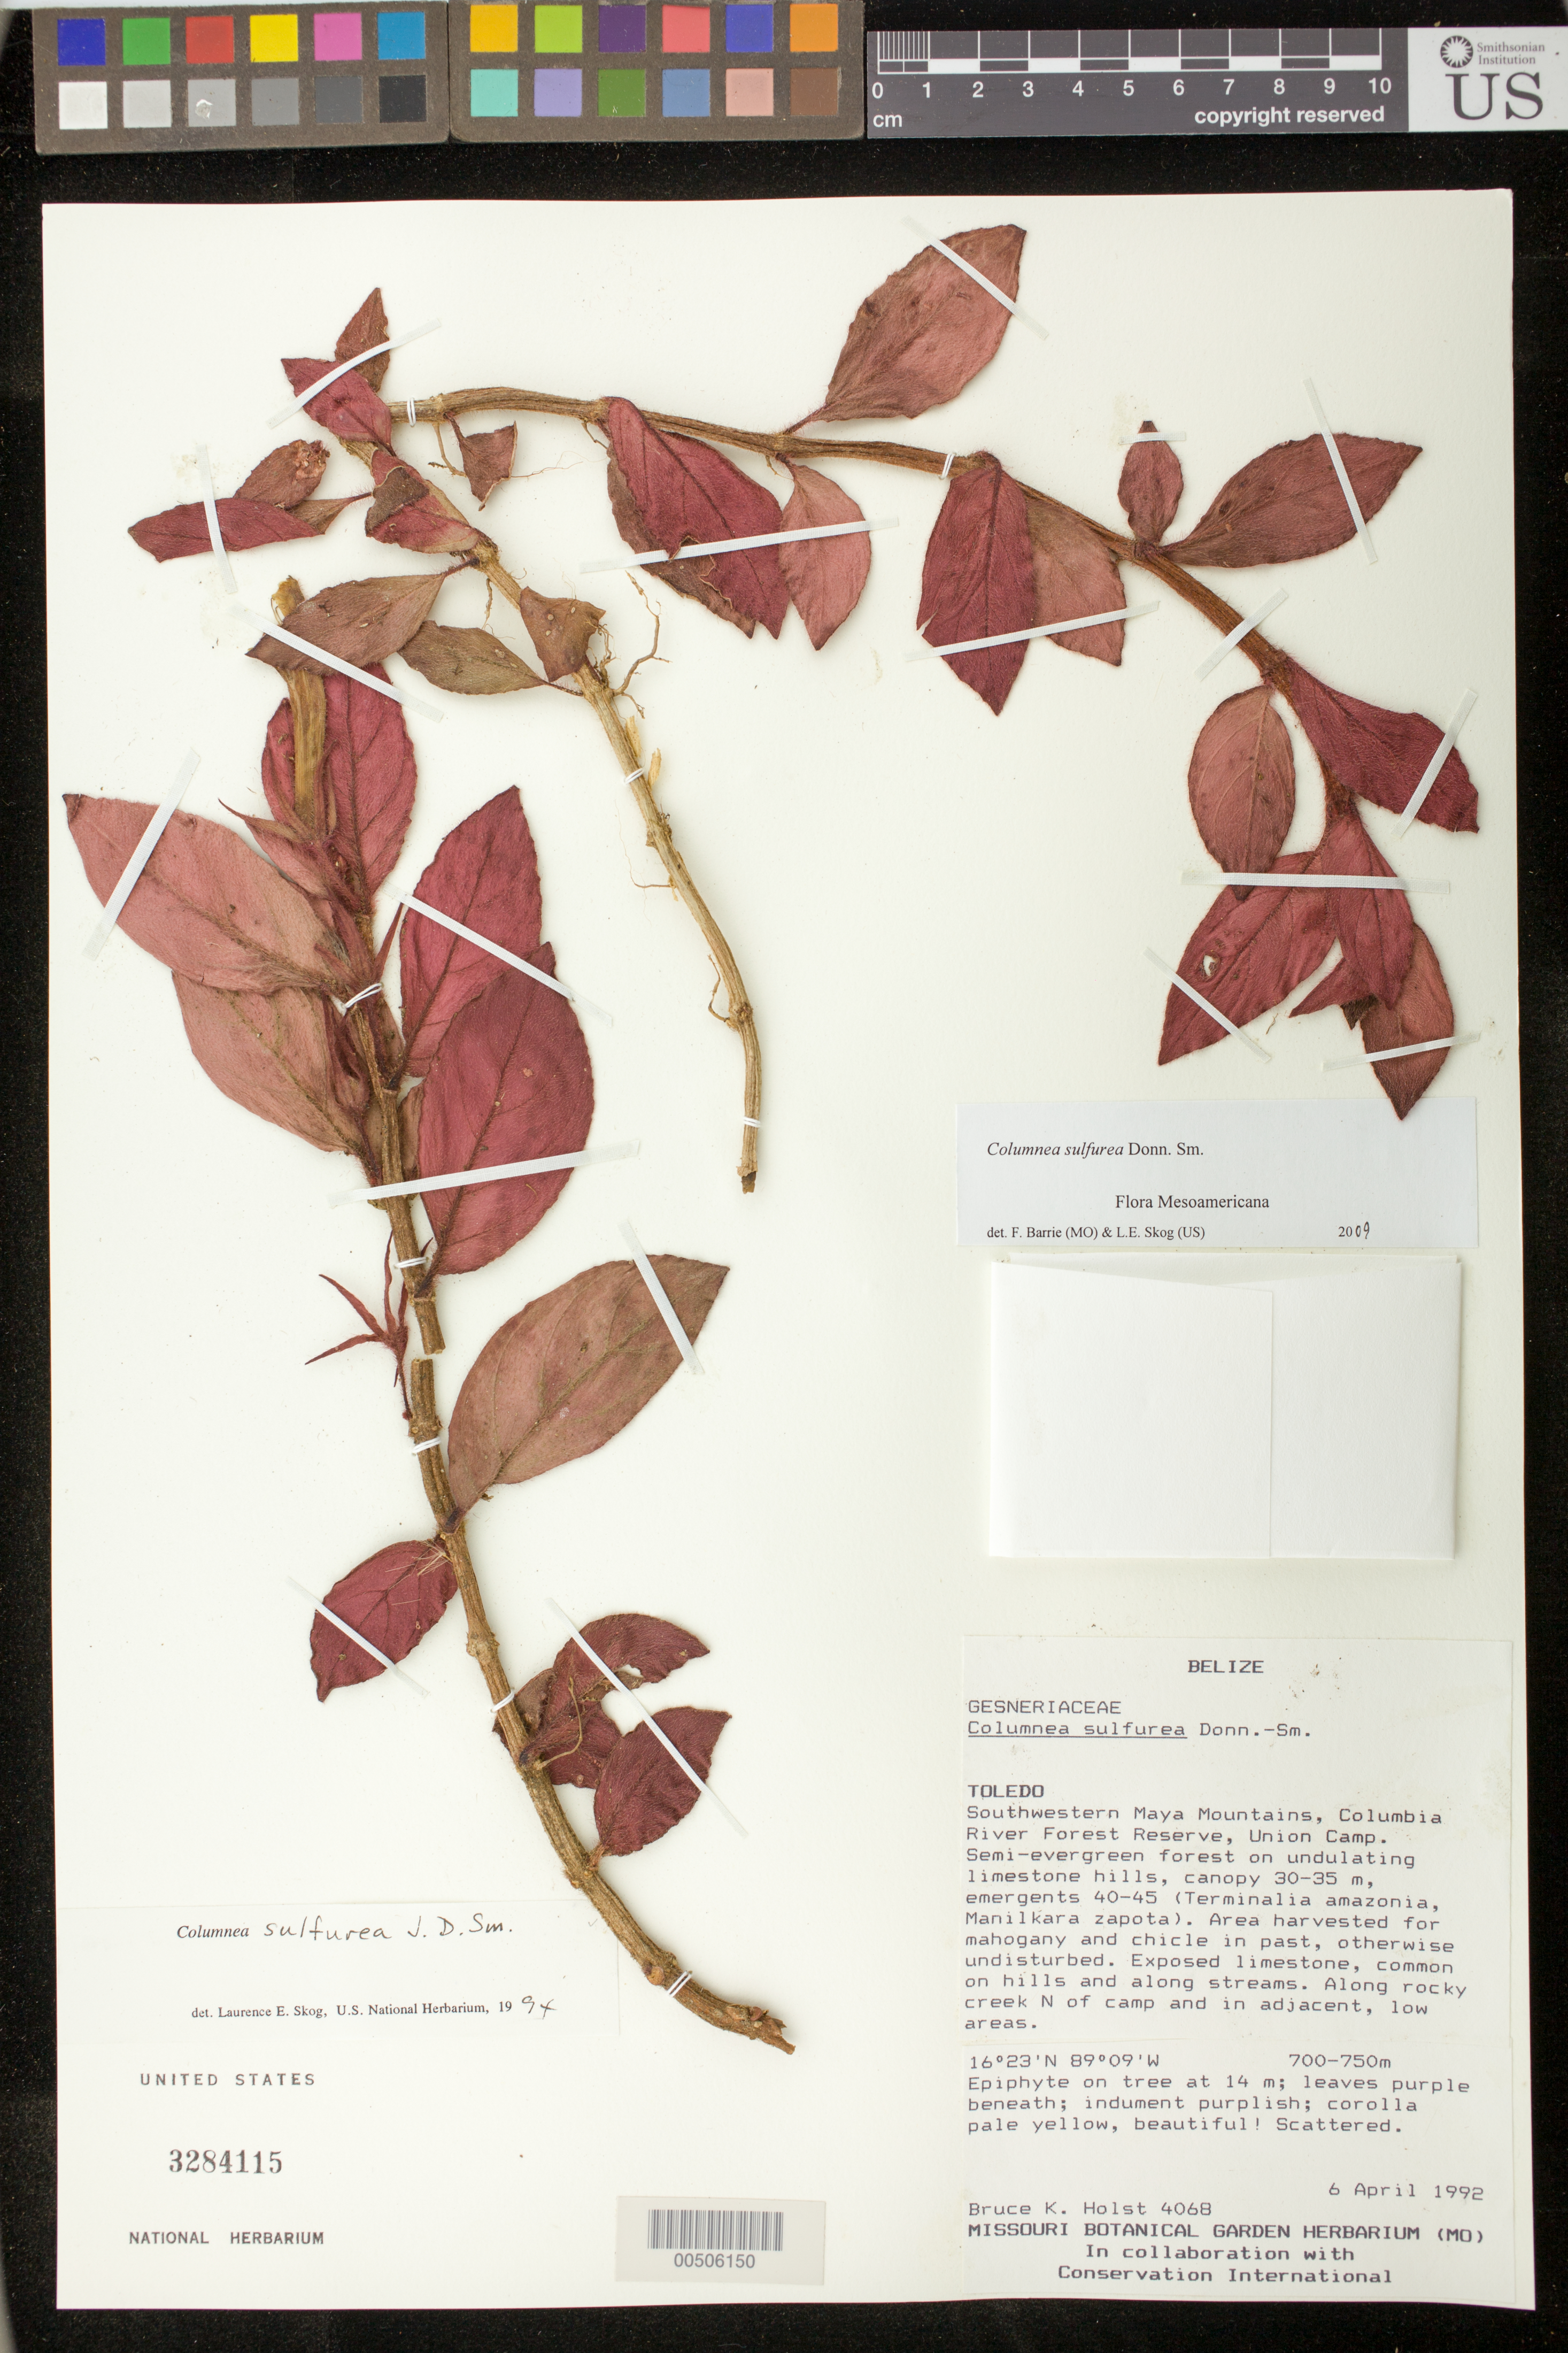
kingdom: Plantae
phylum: Tracheophyta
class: Magnoliopsida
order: Lamiales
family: Gesneriaceae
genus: Columnea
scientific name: Columnea sulfurea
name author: Donn. Sm.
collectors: B. Holst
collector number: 4068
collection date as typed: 06 Apr 1992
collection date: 1992-04-06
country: Belize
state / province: Toledo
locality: Colombia River Forest Reserve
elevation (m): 700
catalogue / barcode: US 3284115